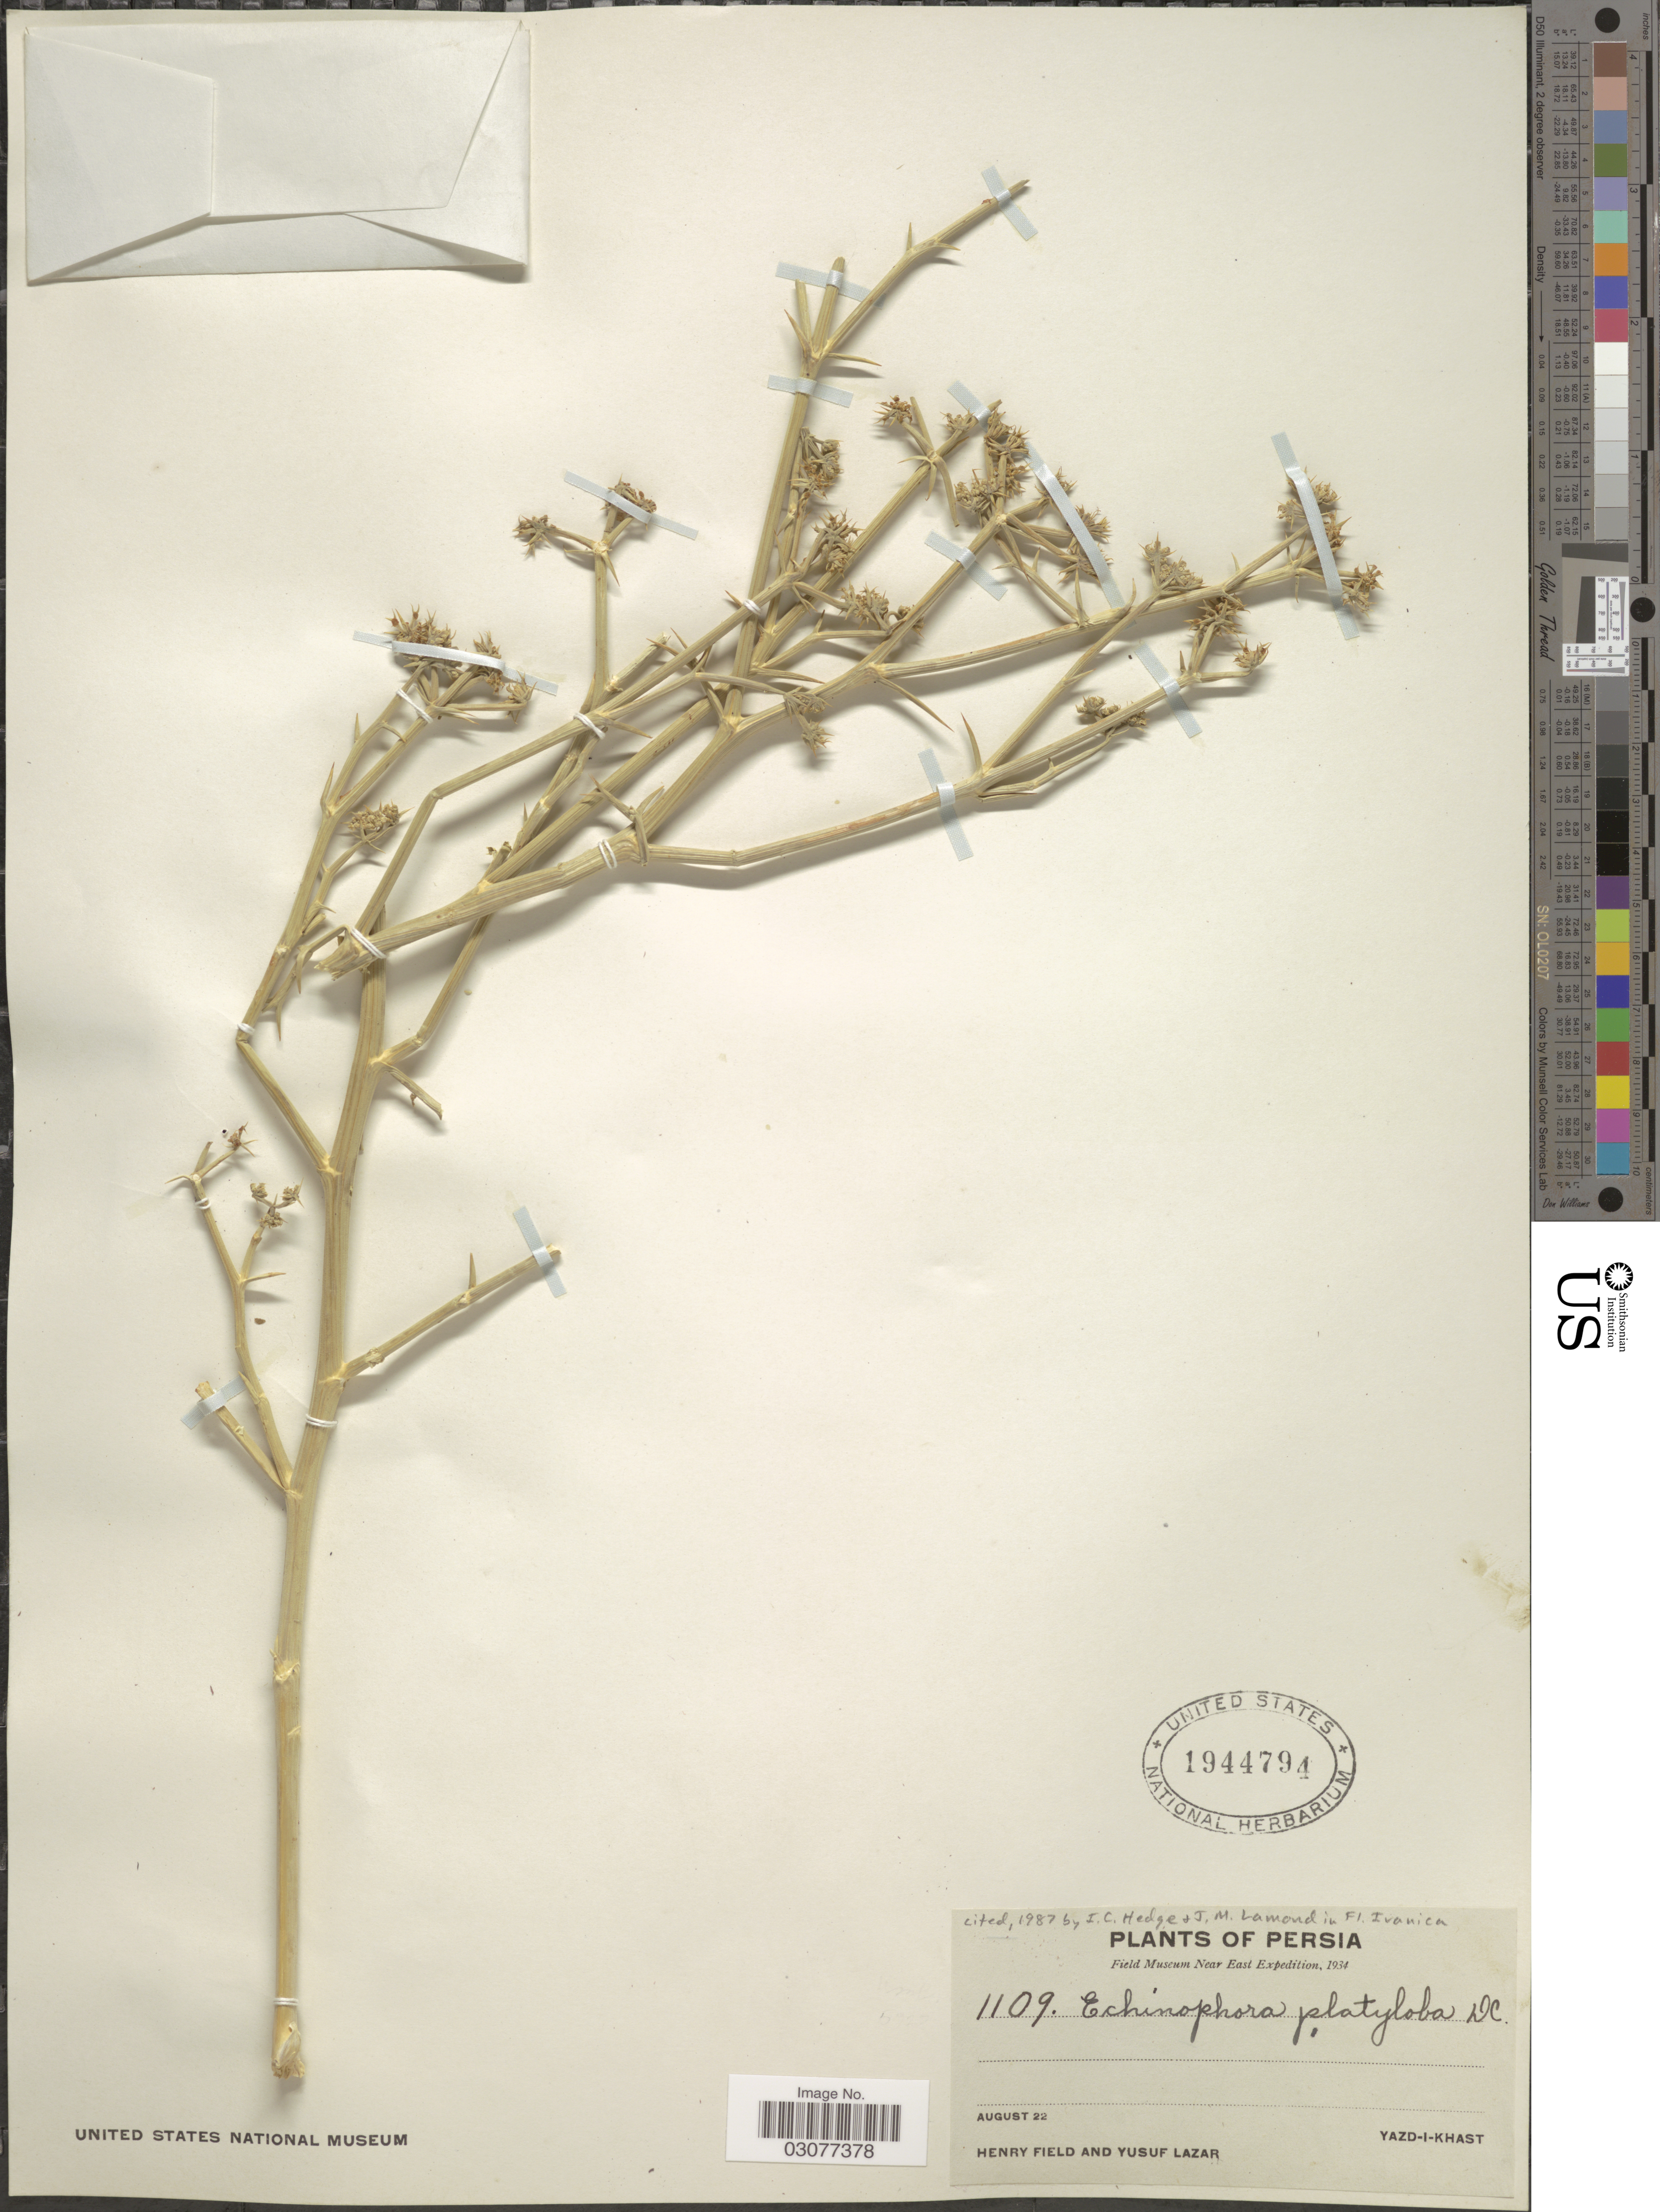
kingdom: Plantae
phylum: Tracheophyta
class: Magnoliopsida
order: Apiales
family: Apiaceae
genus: Echinophora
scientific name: Echinophora platyloba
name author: DC.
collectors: H. Field & Y. Lazar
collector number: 1109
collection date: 1934-08-22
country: Iran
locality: Persia, Yazd-I-Khast.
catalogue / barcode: US 1944794